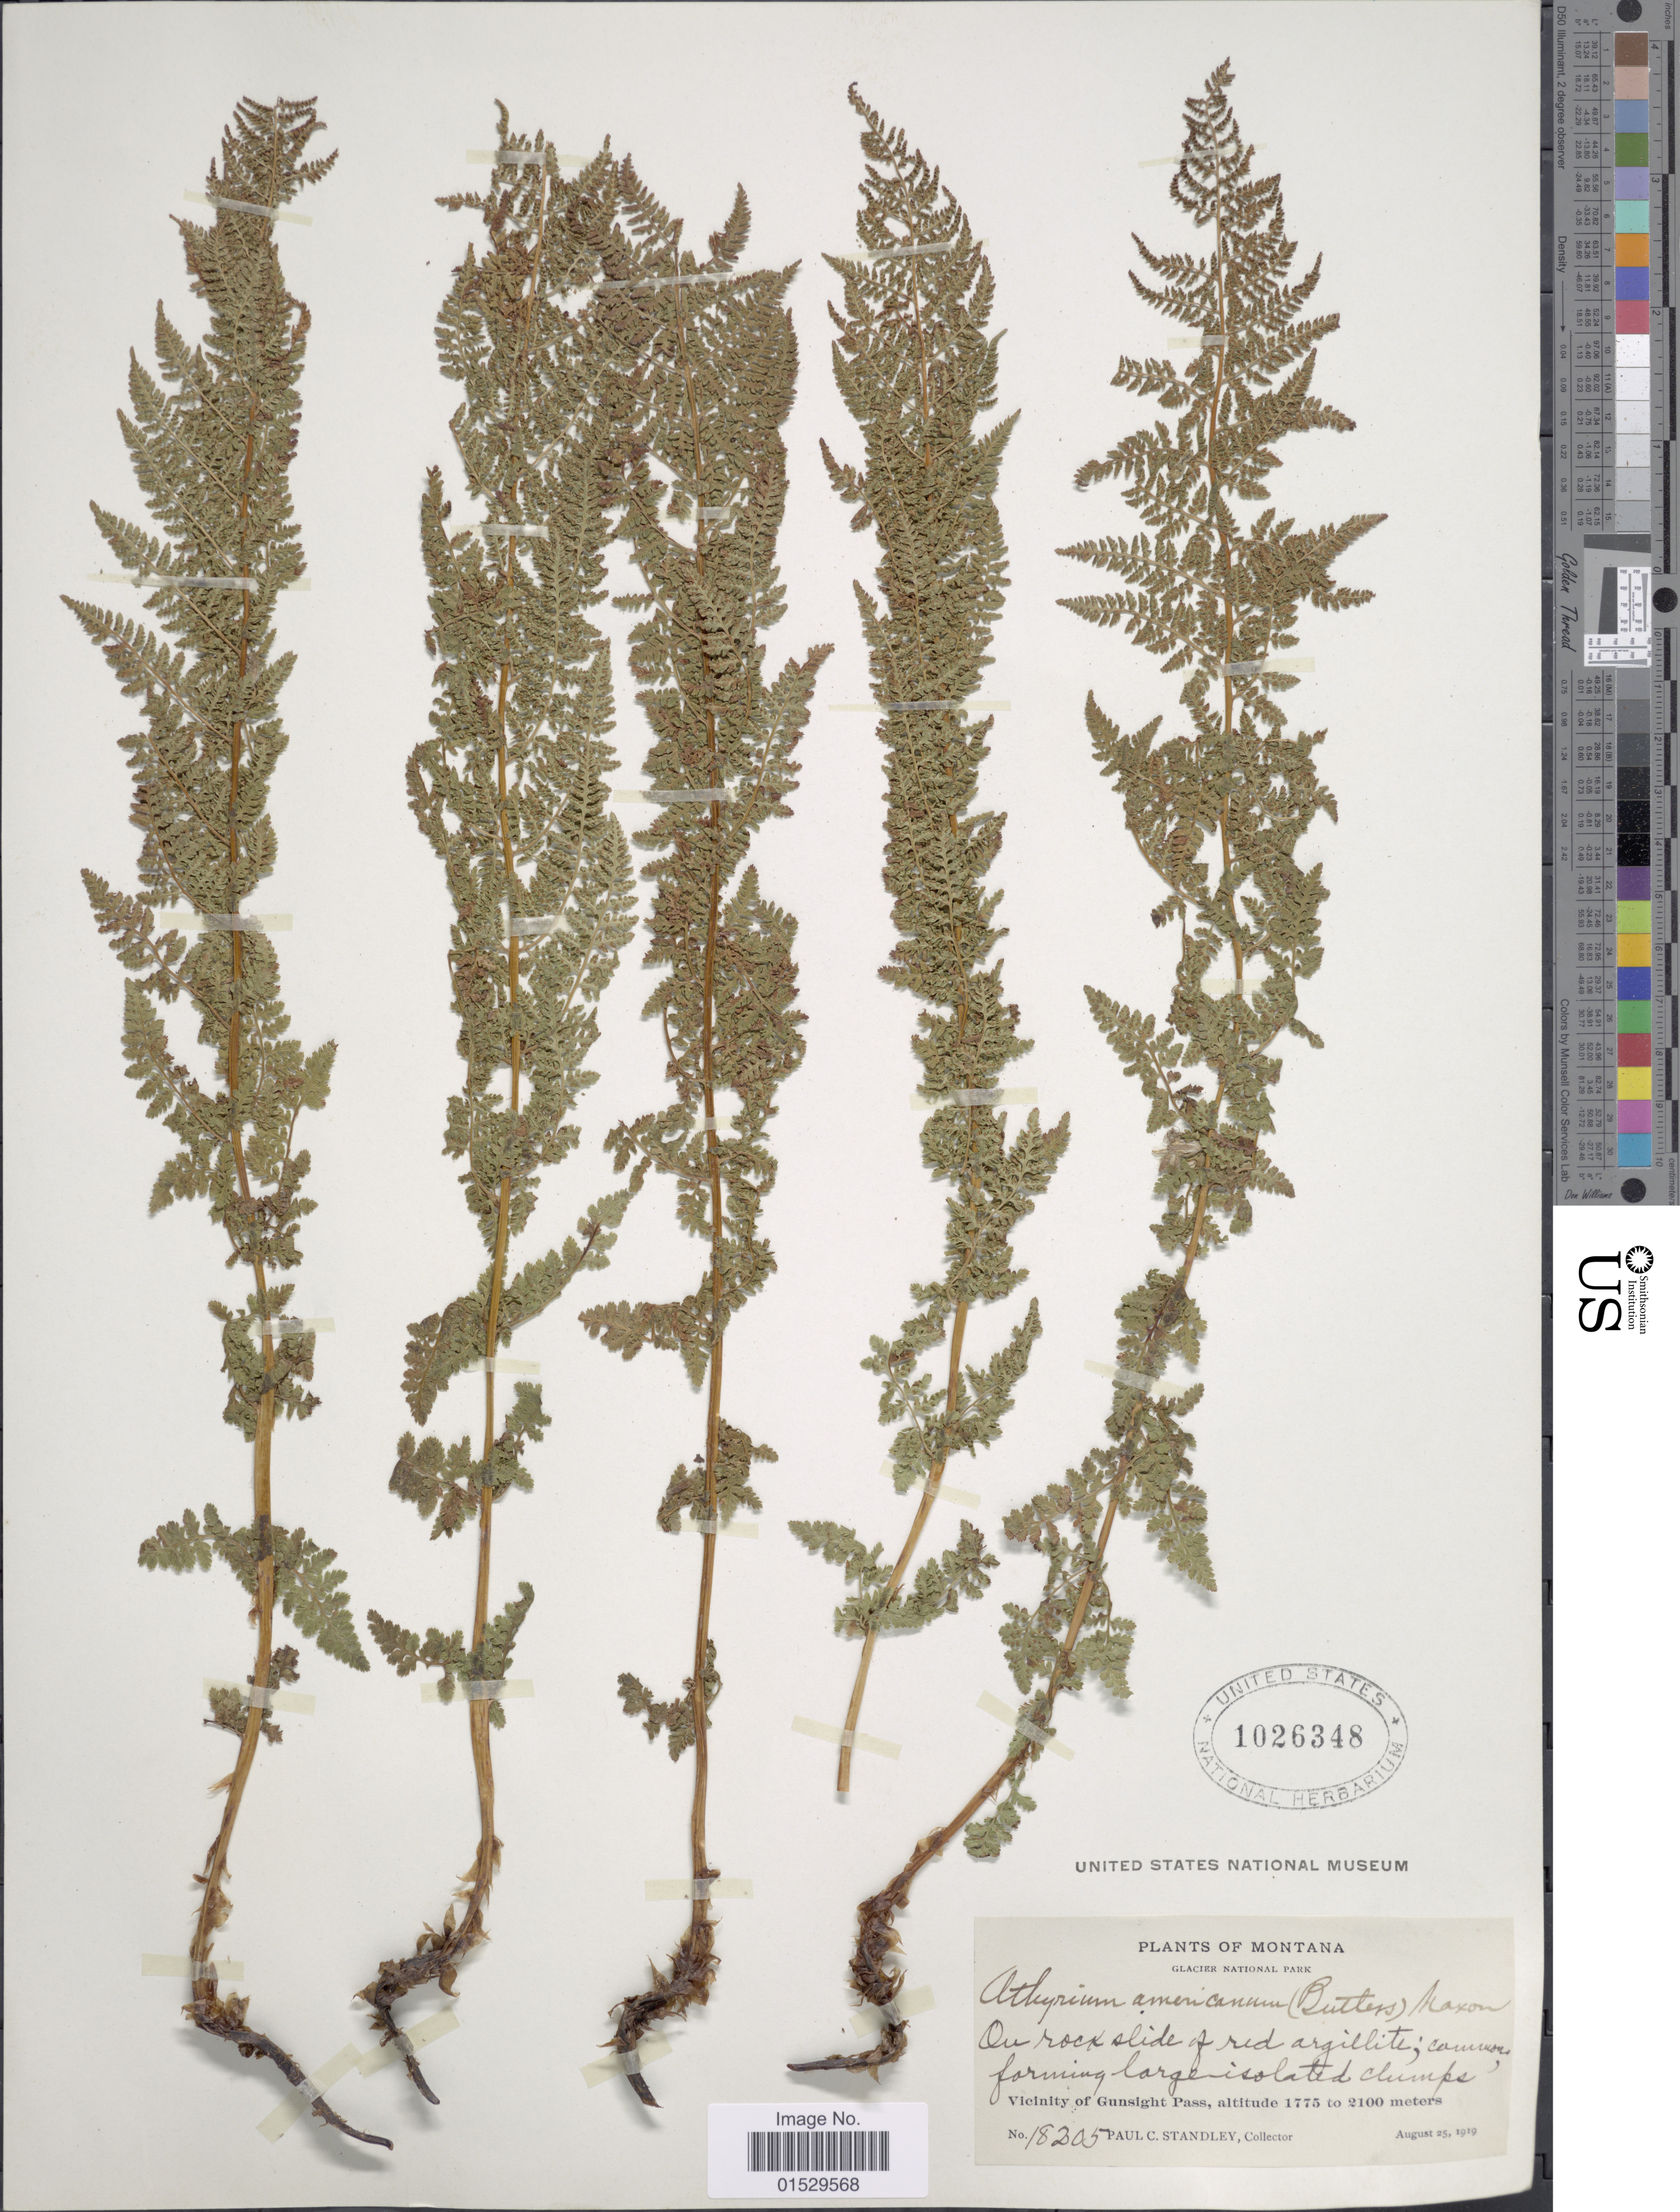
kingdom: Plantae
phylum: Tracheophyta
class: Polypodiopsida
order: Polypodiales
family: Athyriaceae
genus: Athyrium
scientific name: Athyrium distentifolilum subsp. americanum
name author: (Butters) Hultén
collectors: P. C. Standley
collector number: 18205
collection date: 1919-08-25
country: United States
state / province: Montana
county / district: Glacier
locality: Glacier National Park, Vicinity of Gunsight Pass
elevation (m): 1775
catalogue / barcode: US 1026348